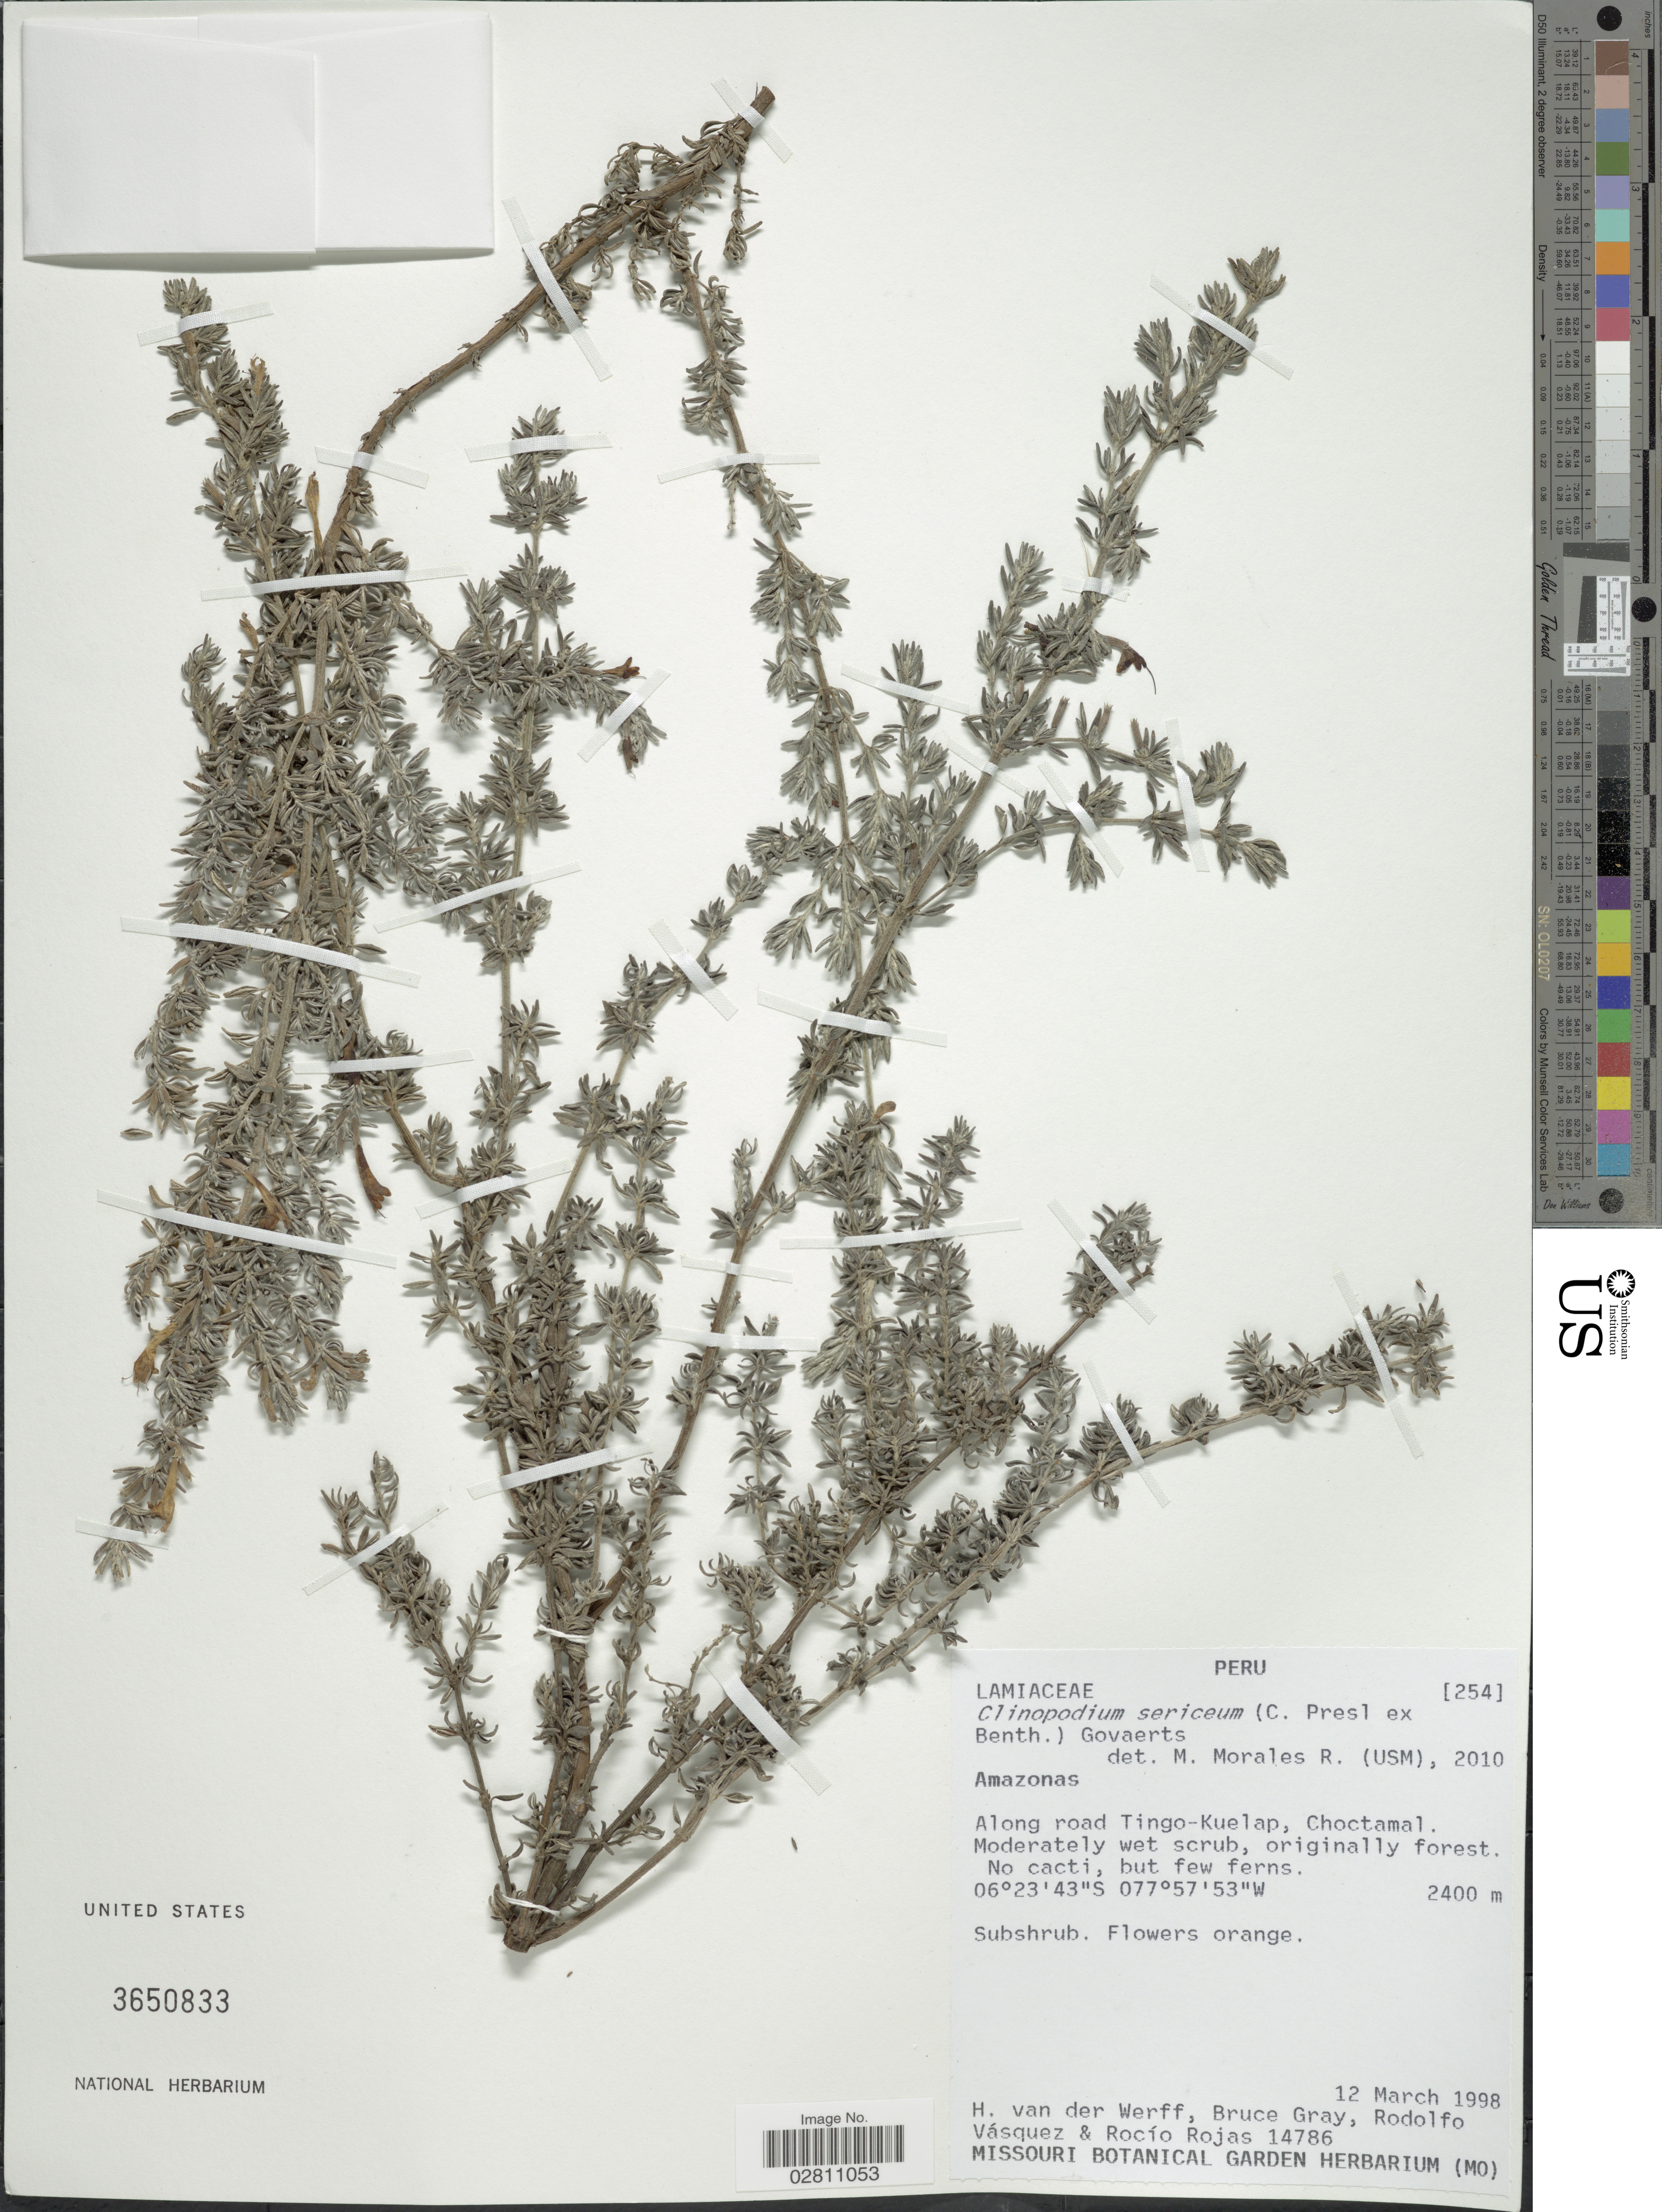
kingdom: Plantae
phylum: Tracheophyta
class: Magnoliopsida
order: Lamiales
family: Lamiaceae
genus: Clinopodium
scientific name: Clinopodium sericeum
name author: (C. Presl ex Benth.) Govaerts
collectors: H. van der Werff, B. Gray, R. Vásquez & R. Rojas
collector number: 14786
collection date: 1998-03-12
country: Peru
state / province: Amazonas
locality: Amazonas, Along road Tingo-Kuelap, Choctamal.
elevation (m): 2400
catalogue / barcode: US 3650833